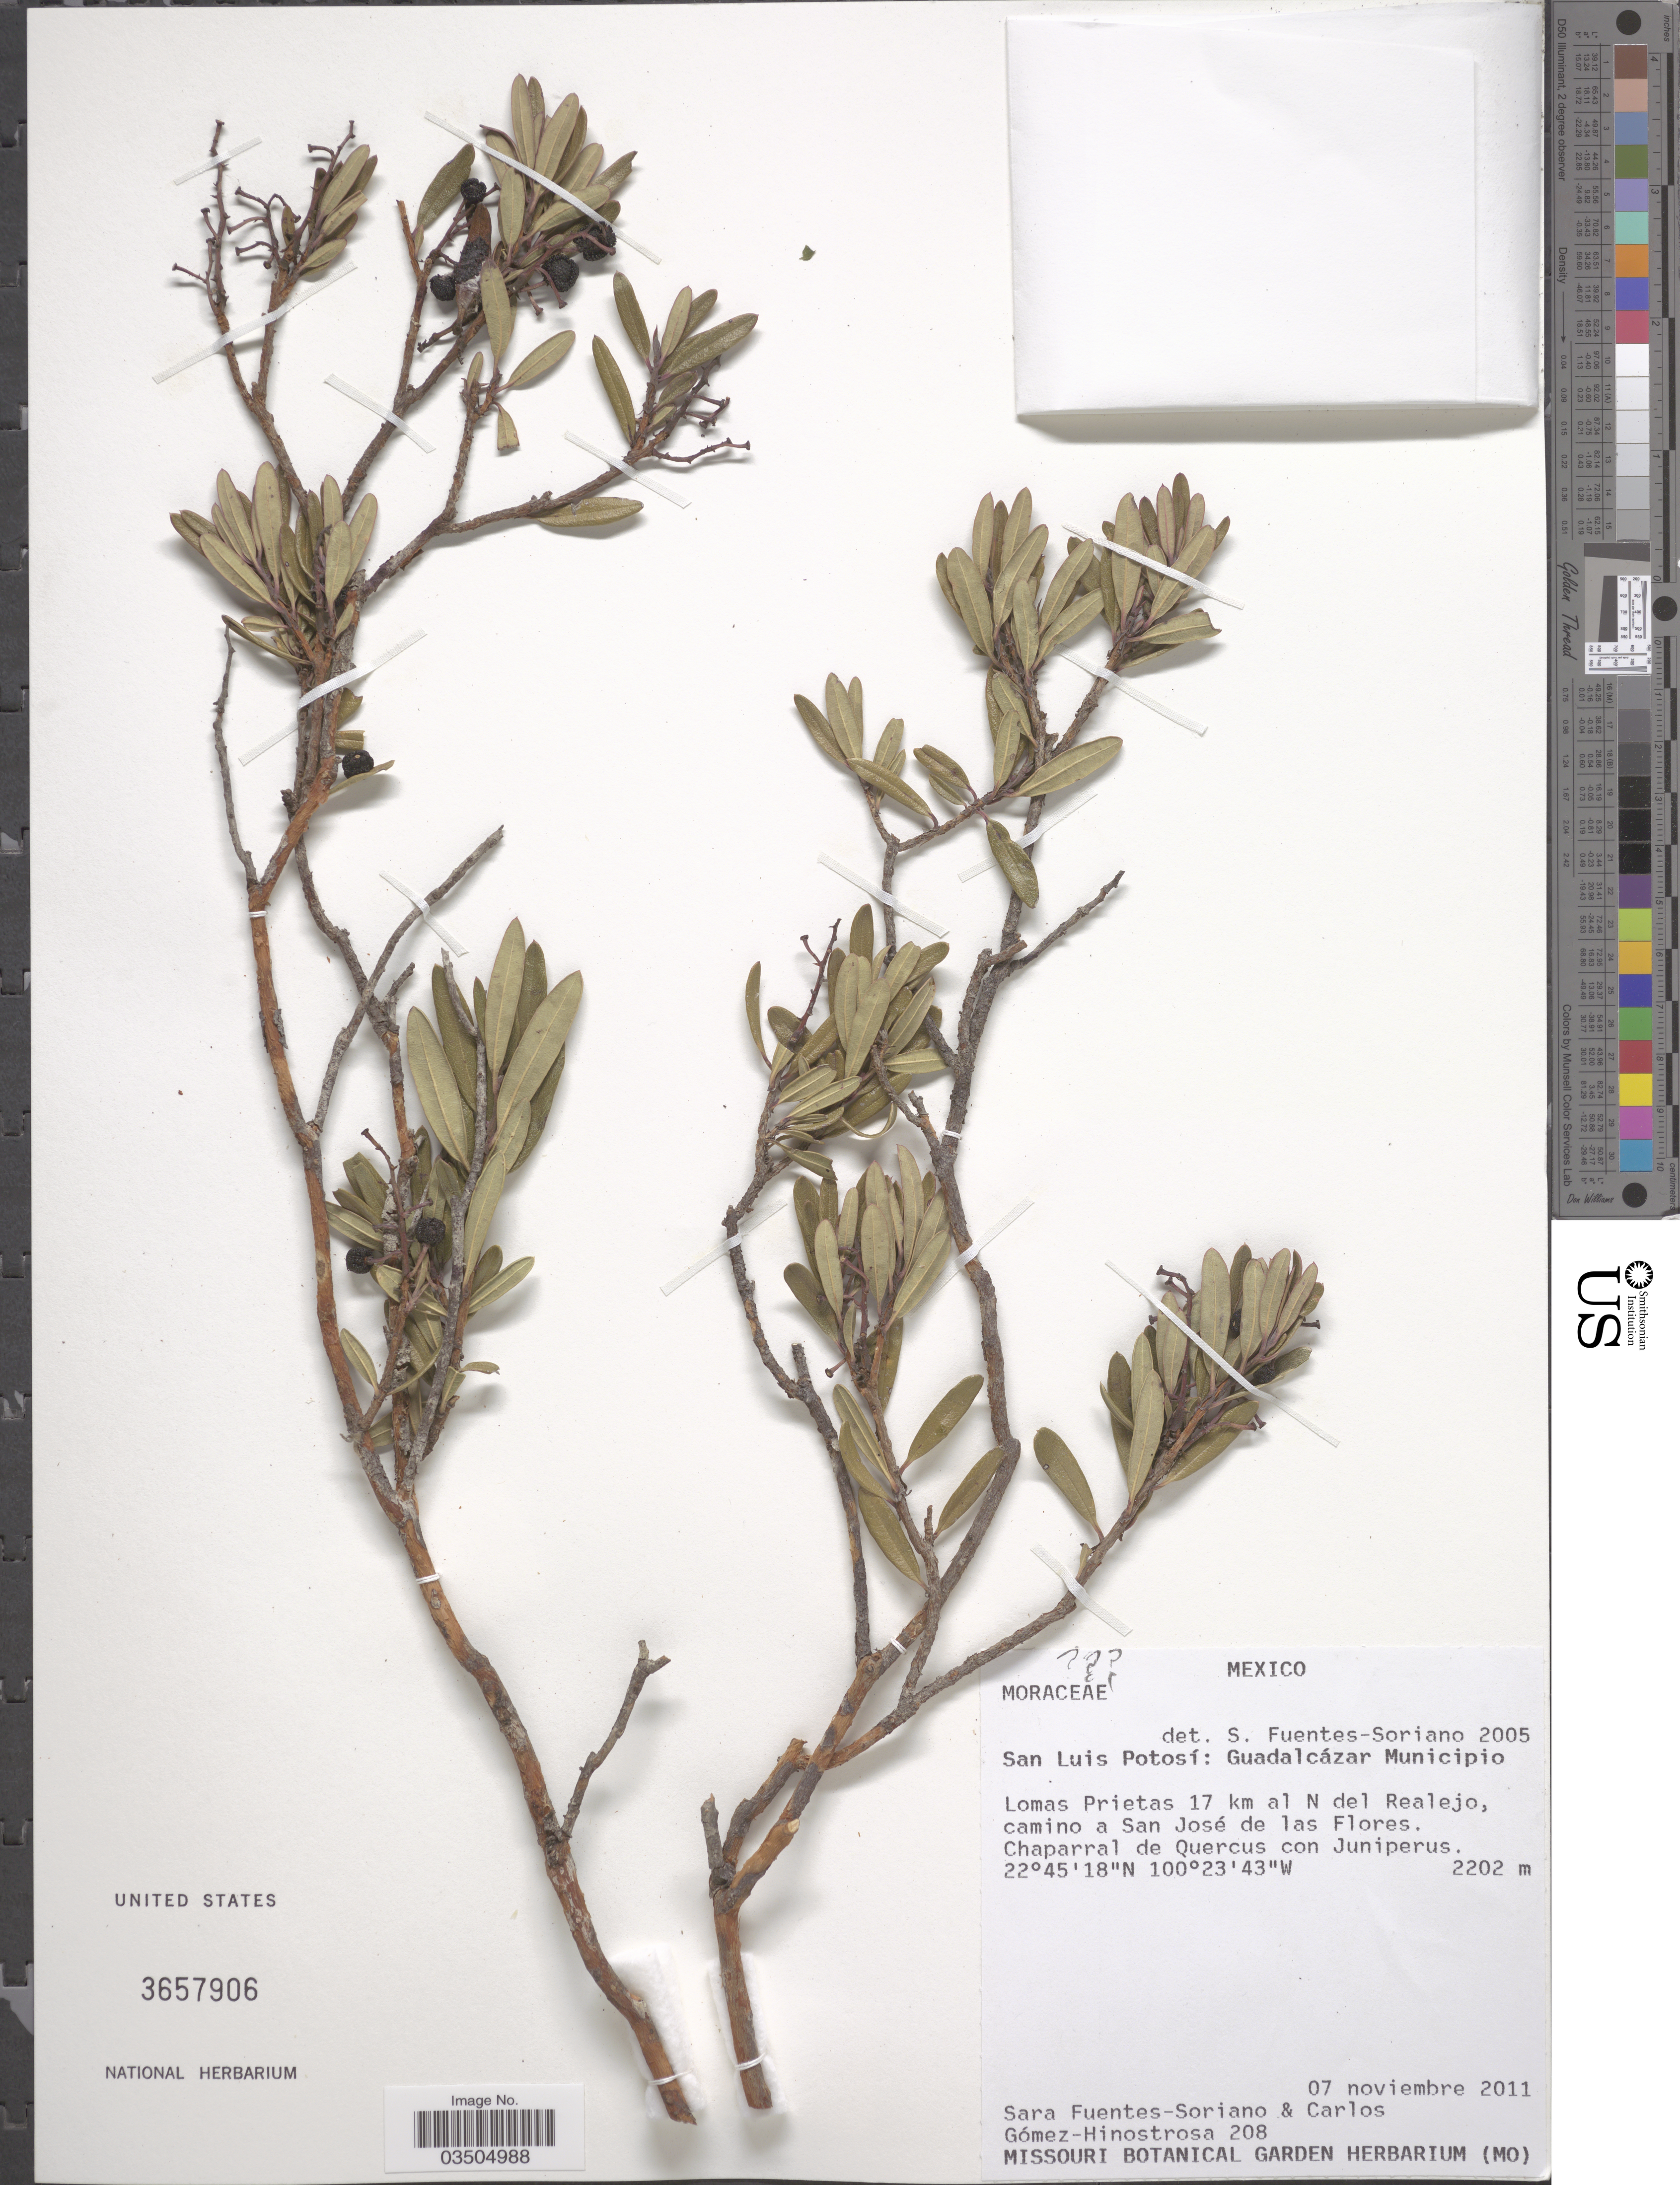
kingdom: Plantae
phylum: Tracheophyta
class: Magnoliopsida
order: Proteales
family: Proteaceae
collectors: S. Fuentes-Soriano & C. Gómez Hinostrosa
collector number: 208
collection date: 2011-11-07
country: Mexico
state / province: San Luis Potosí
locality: Guadalcázar Municipio. Lomas Prietas 17 km al N del Realejo, camino a San José de las Flores.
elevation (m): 2202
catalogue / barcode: US 3657906